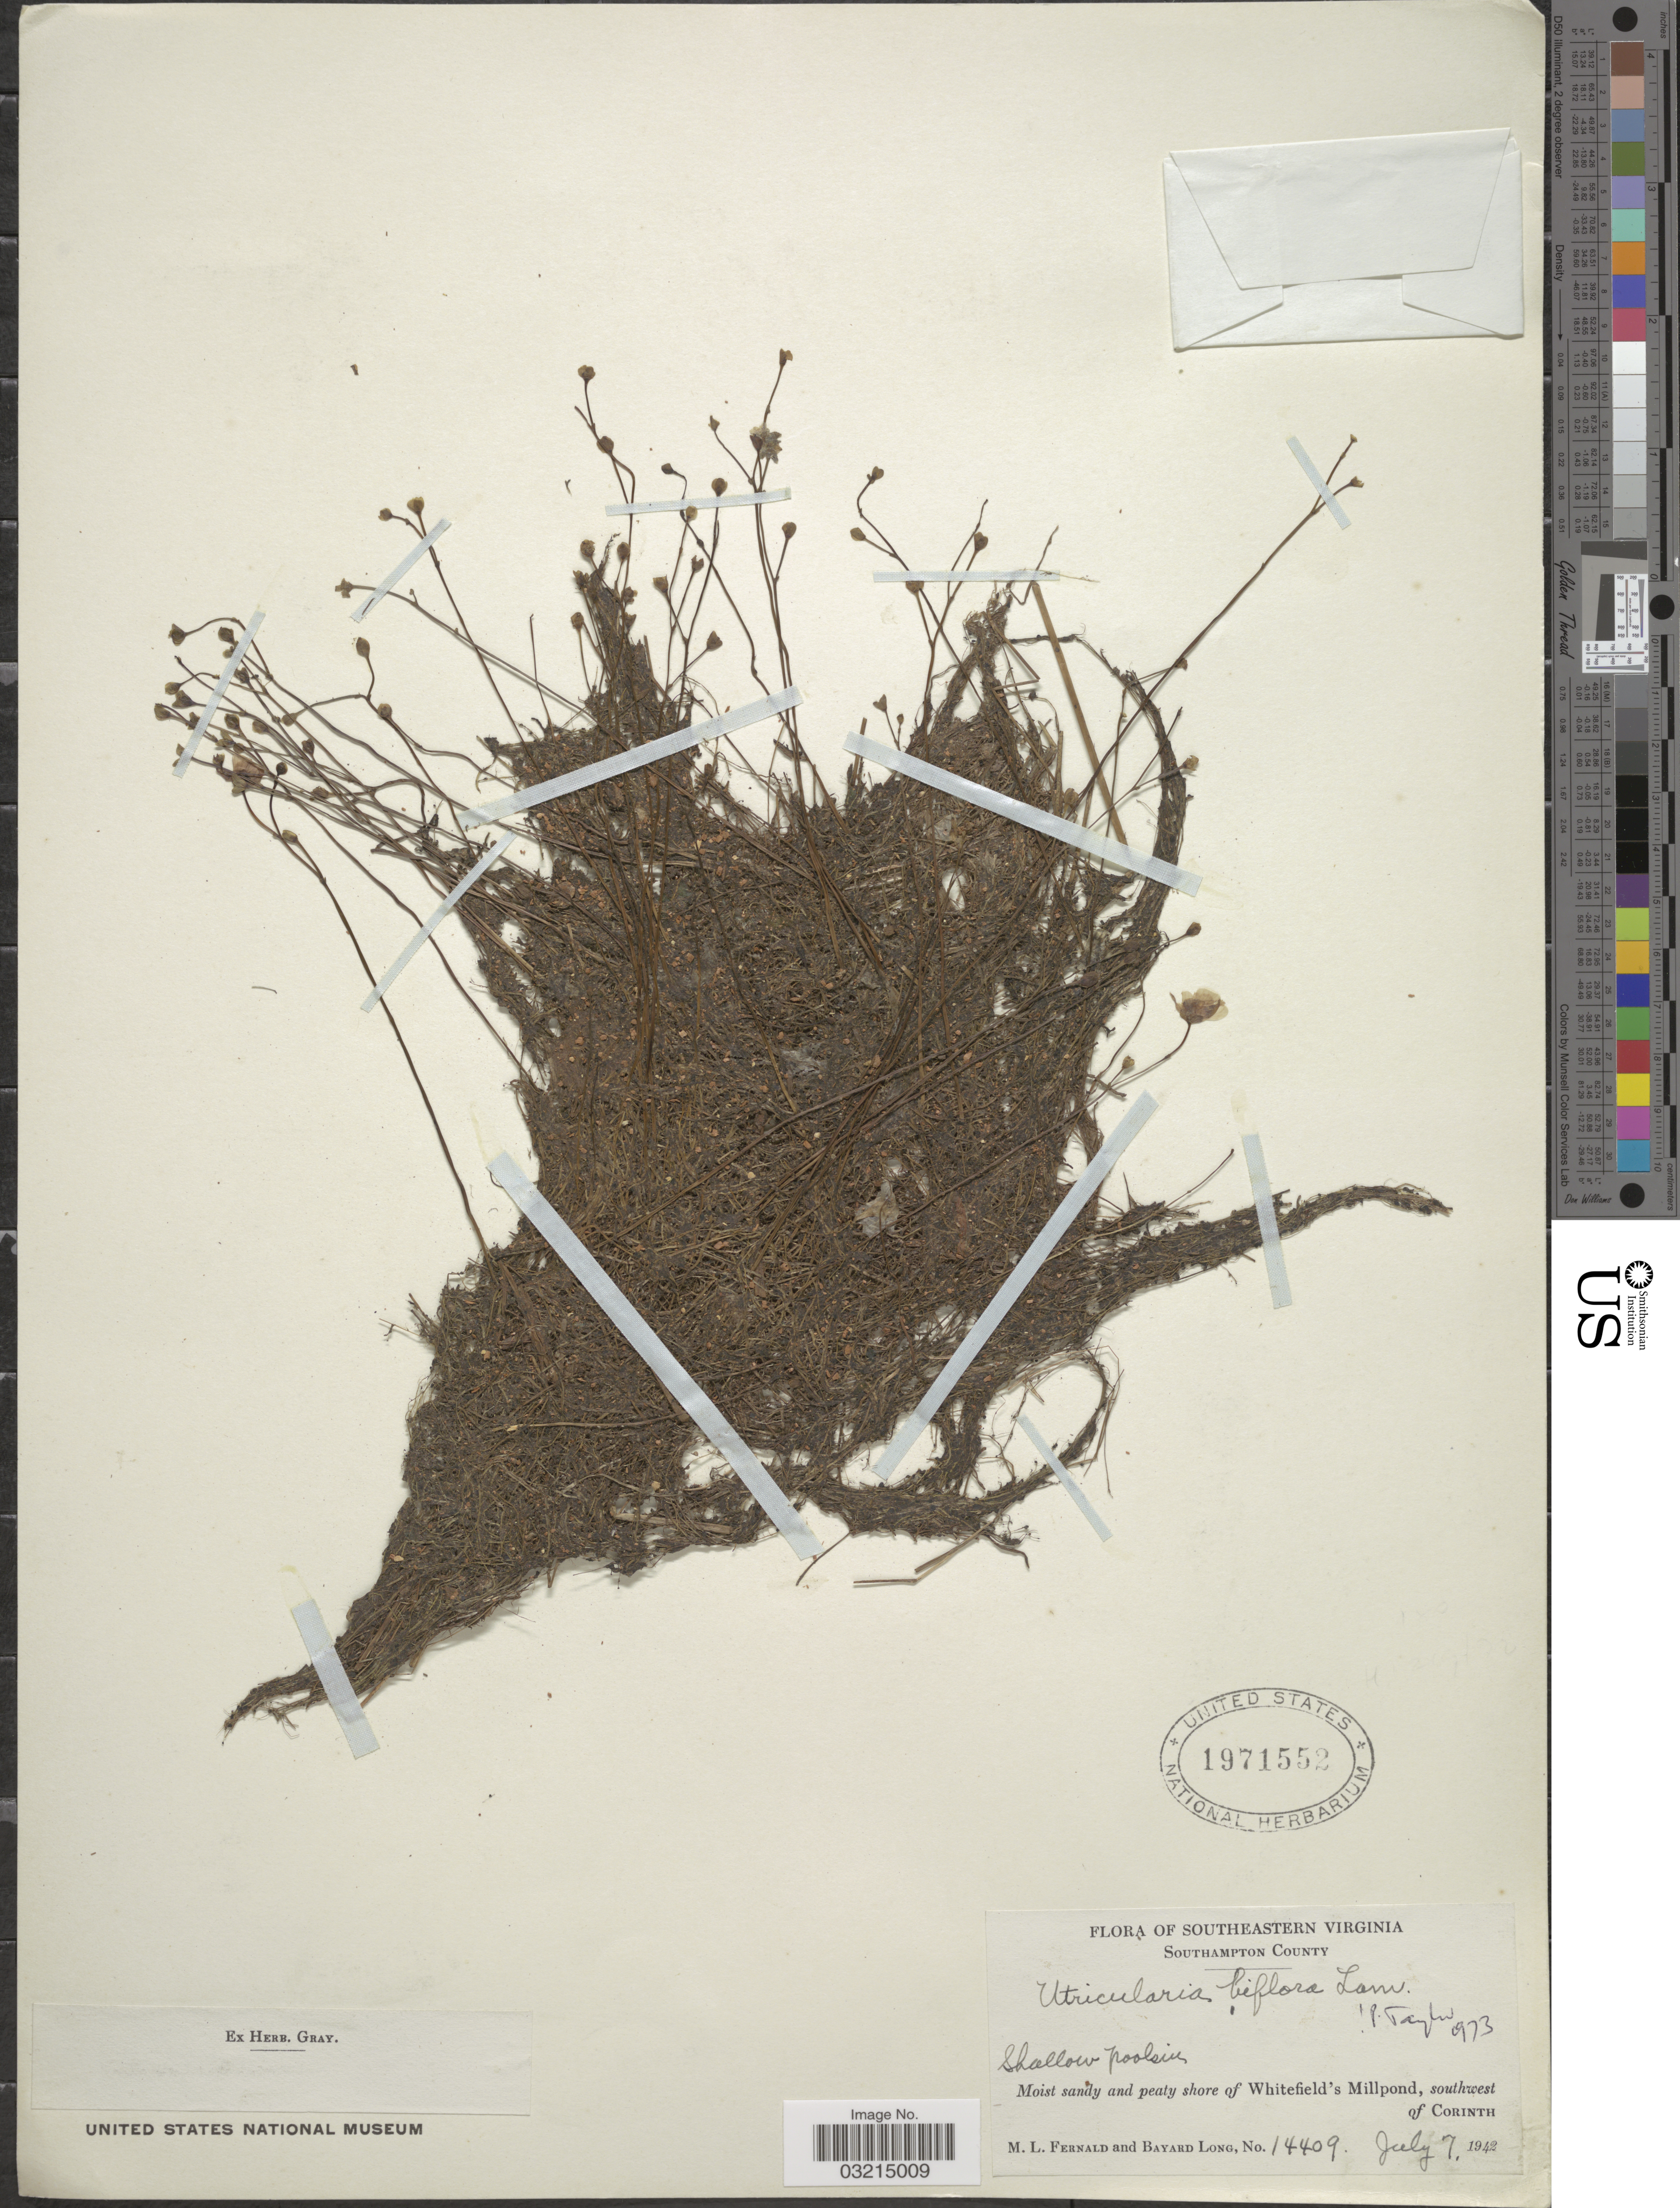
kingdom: Plantae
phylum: Tracheophyta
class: Magnoliopsida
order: Lamiales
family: Lentibulariaceae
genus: Utricularia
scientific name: Utricularia biflora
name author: Lam.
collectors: M. L. Fernald & B. H. Long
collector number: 14409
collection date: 1942-07-07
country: United States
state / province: Virginia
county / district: Southampton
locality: Southeastern Virginia. Southampton County. Moist sandy and peaty shore of Whitefield's Millpond, southwest of Corinth.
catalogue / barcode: US 1971552